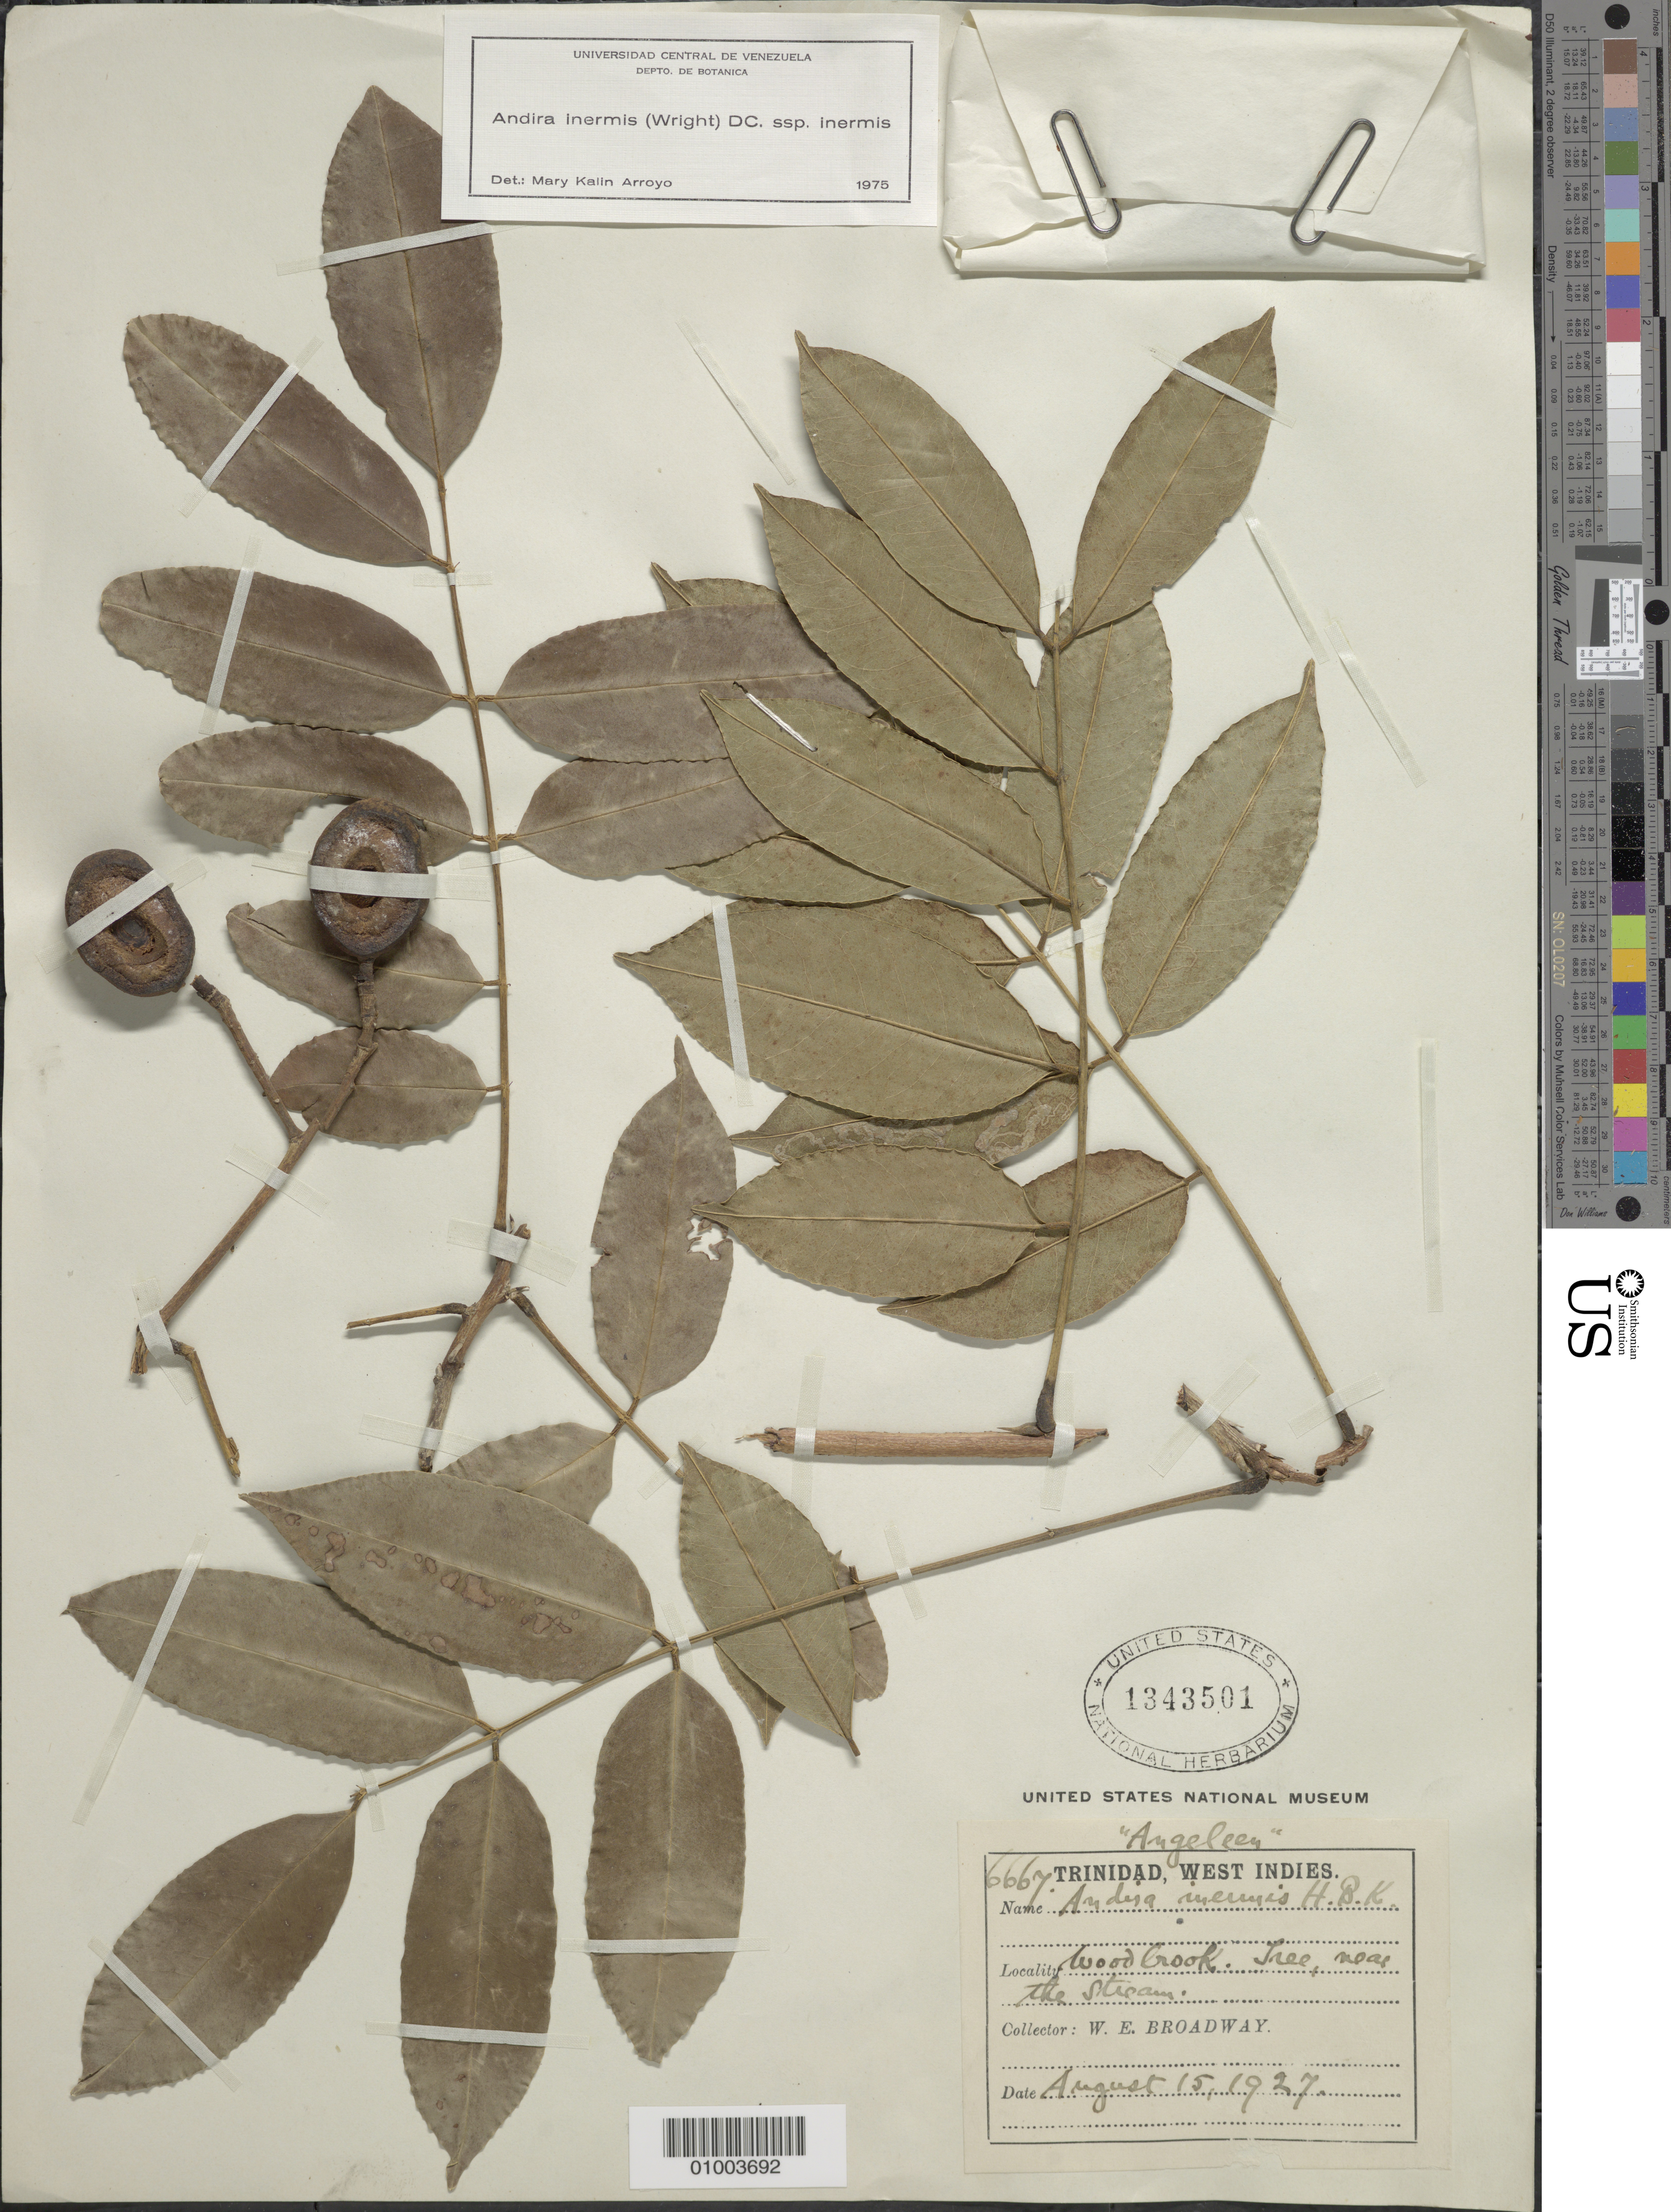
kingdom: Plantae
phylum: Tracheophyta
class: Magnoliopsida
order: Fabales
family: Fabaceae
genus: Andira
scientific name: Andira inermis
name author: (W. Wright) Kunth ex DC.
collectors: W. E. Broadway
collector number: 6667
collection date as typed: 15 Aug 1927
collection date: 1927-08-15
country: Trinidad and Tobago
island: Trinidad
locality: Woodbrook. Tree, near the stream.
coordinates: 0 N, 0 E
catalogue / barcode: US 1343501